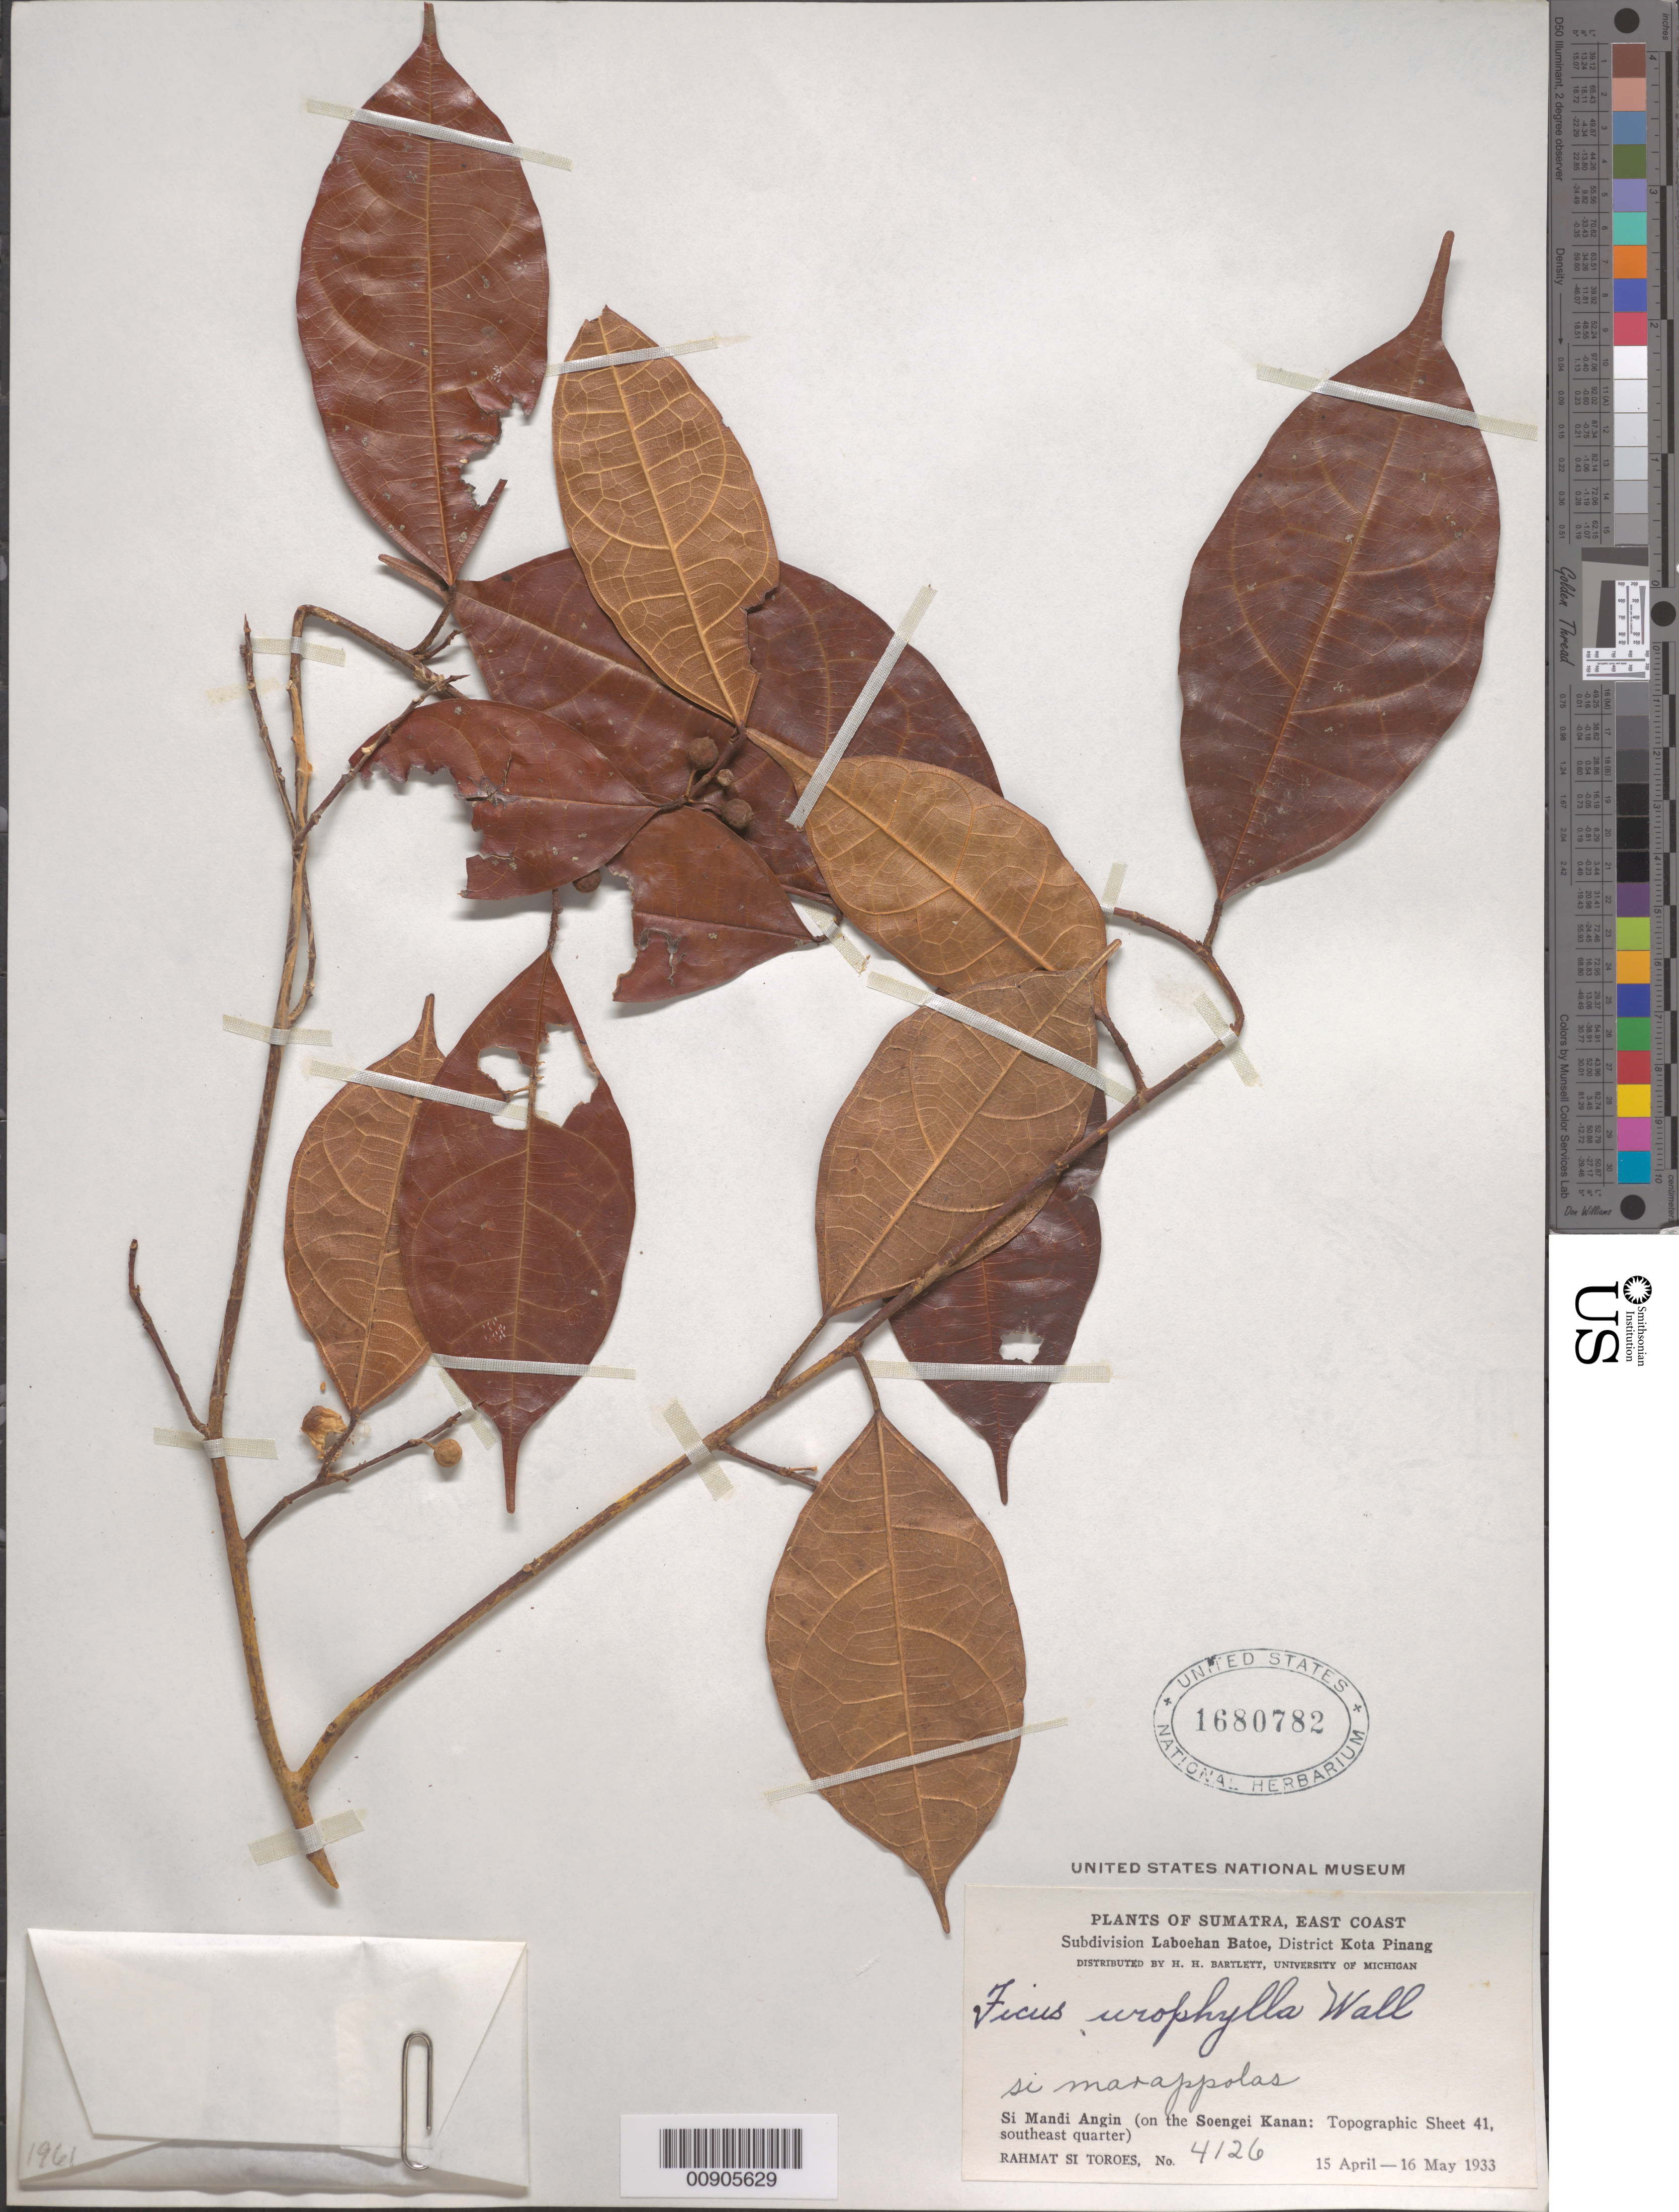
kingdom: Plantae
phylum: Tracheophyta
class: Magnoliopsida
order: Rosales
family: Moraceae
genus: Ficus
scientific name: Ficus urophylla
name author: Wall. ex Miq.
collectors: Rahmat Si Boeea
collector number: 4126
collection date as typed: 15 Apr 1933 to 16 May 1933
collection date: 1933-04-15/1933-05-16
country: Indonesia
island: Sumatra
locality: Subdivision Laboehan Batoe, district Kota Pinang, Si Mandi Angin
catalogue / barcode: US 1680782